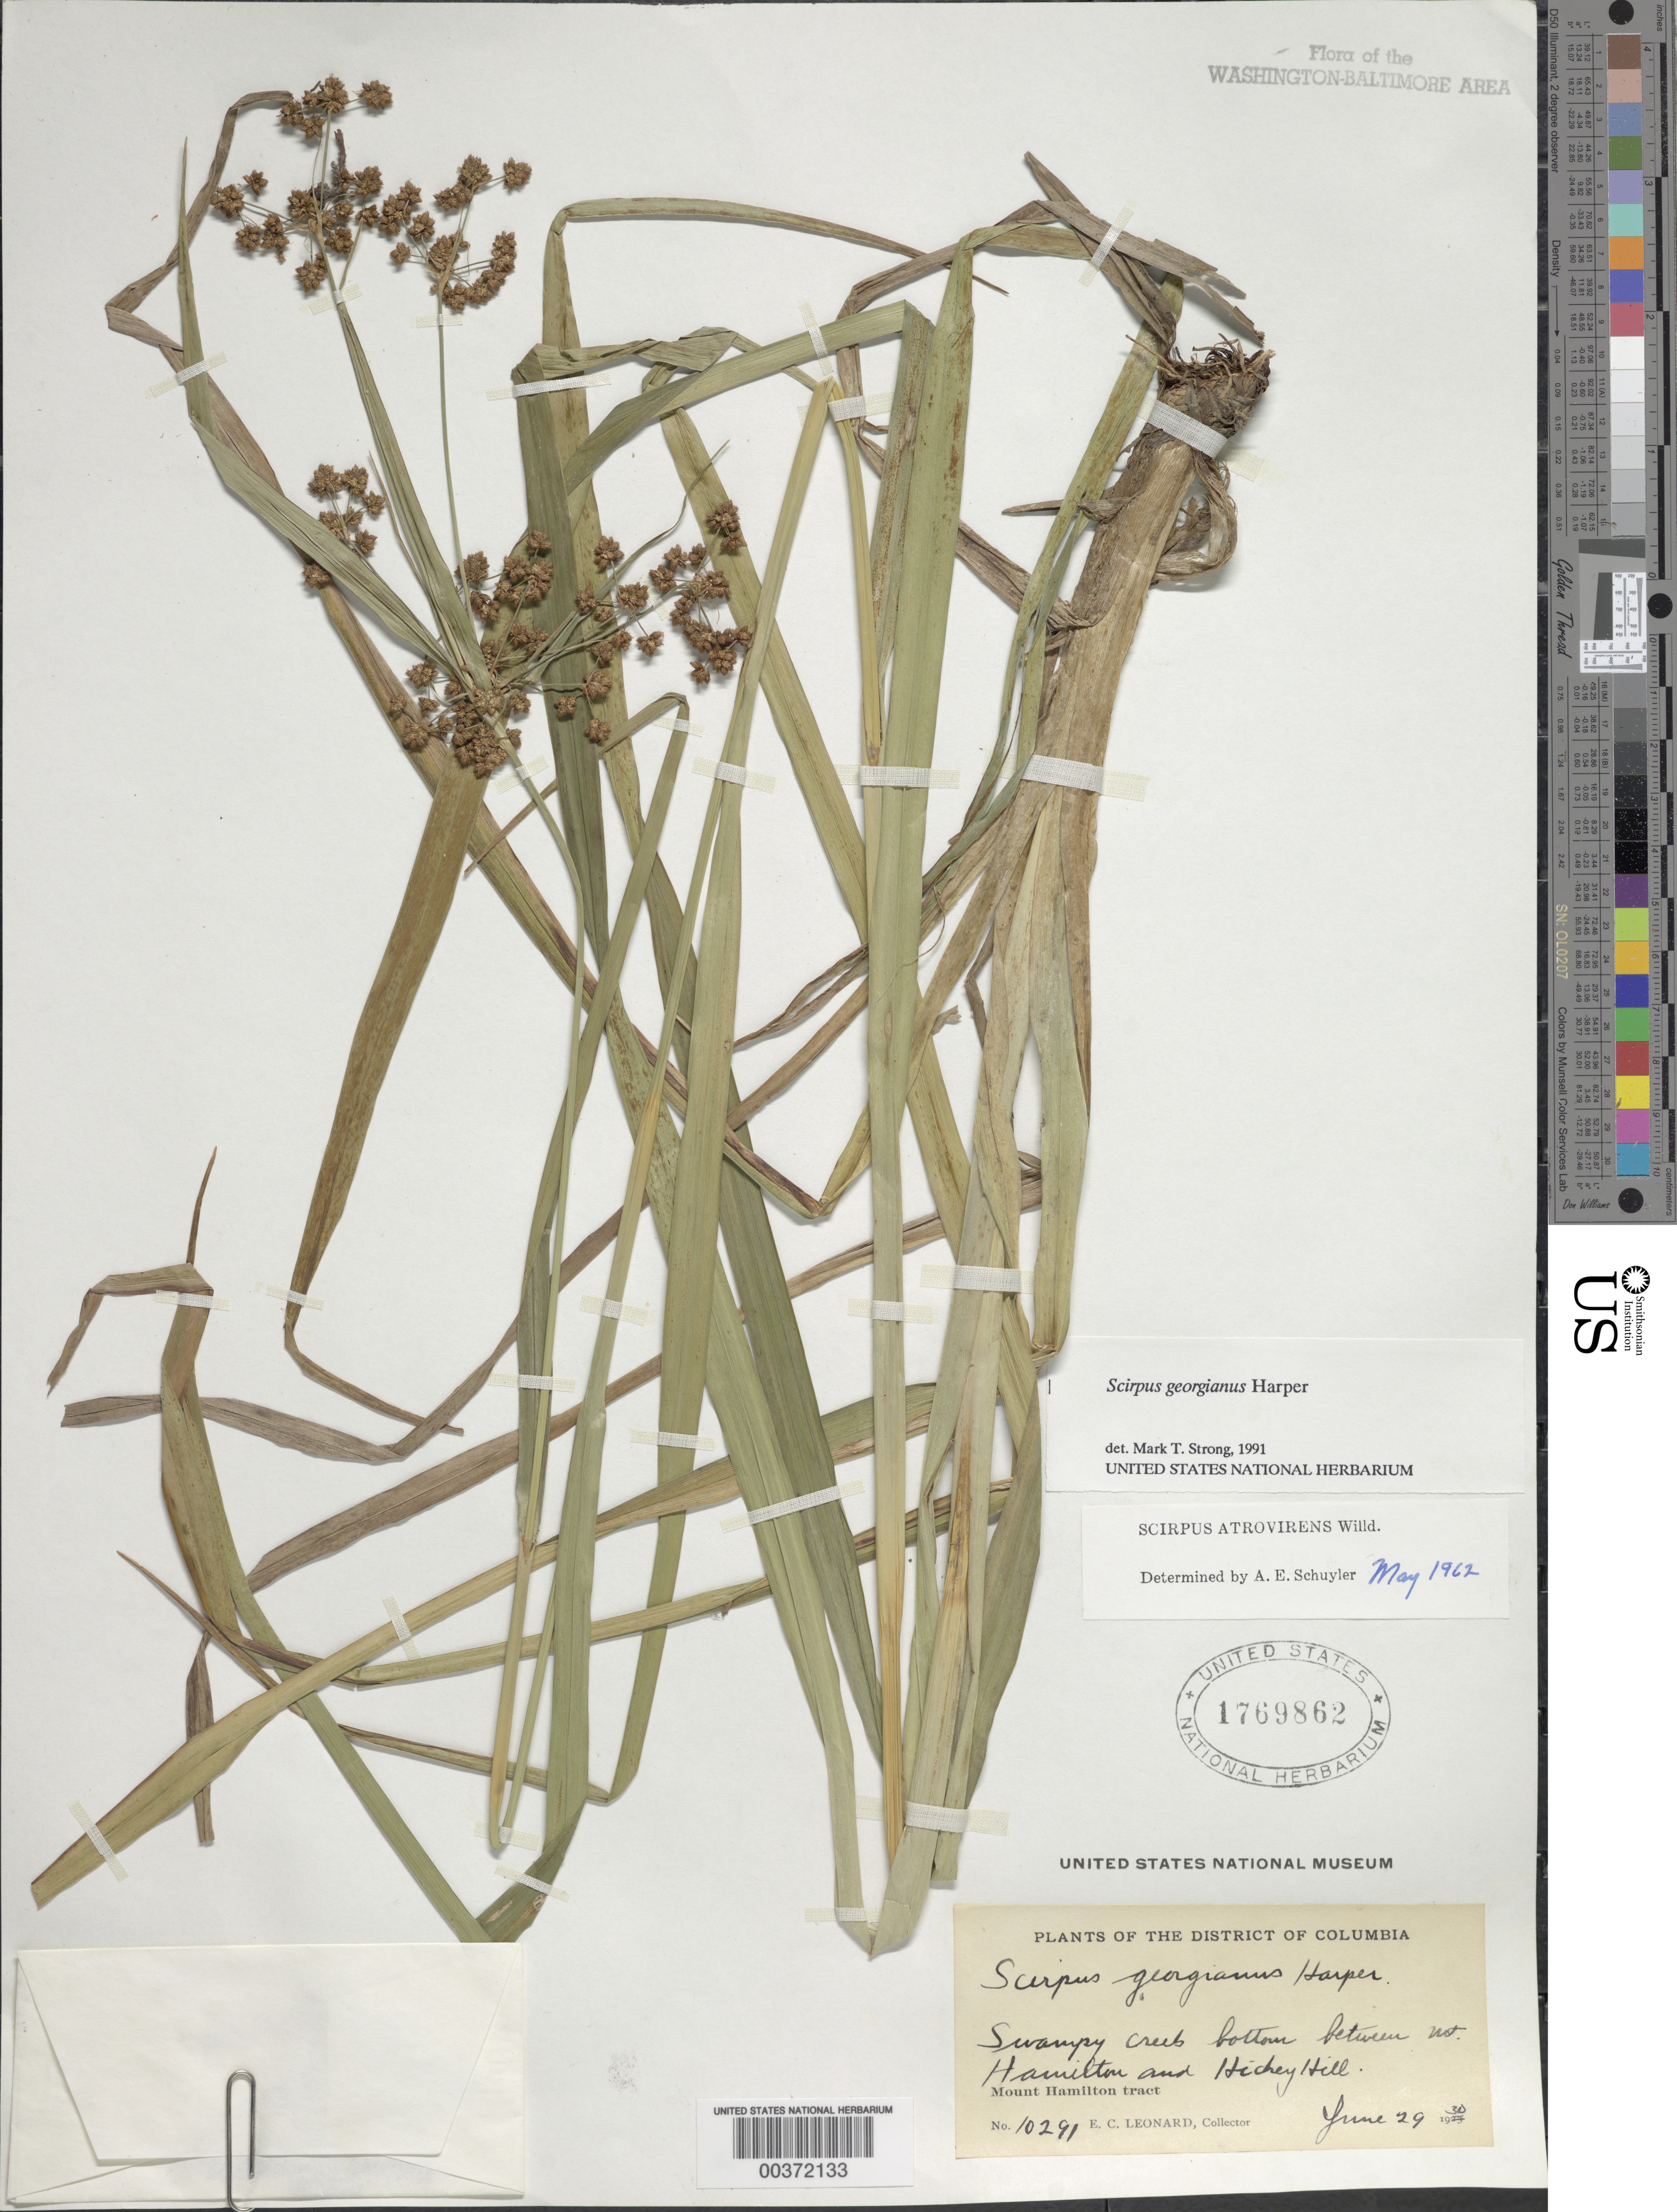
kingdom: Plantae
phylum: Tracheophyta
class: Liliopsida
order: Poales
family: Cyperaceae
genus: Scirpus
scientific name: Scirpus atrovirens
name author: Willd.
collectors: E. C. Leonard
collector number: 10291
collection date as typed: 29 Jun 1930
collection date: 1930-06-29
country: United States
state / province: District of Columbia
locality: between Mount Hamilton and Hickey Hill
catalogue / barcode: US 1769862